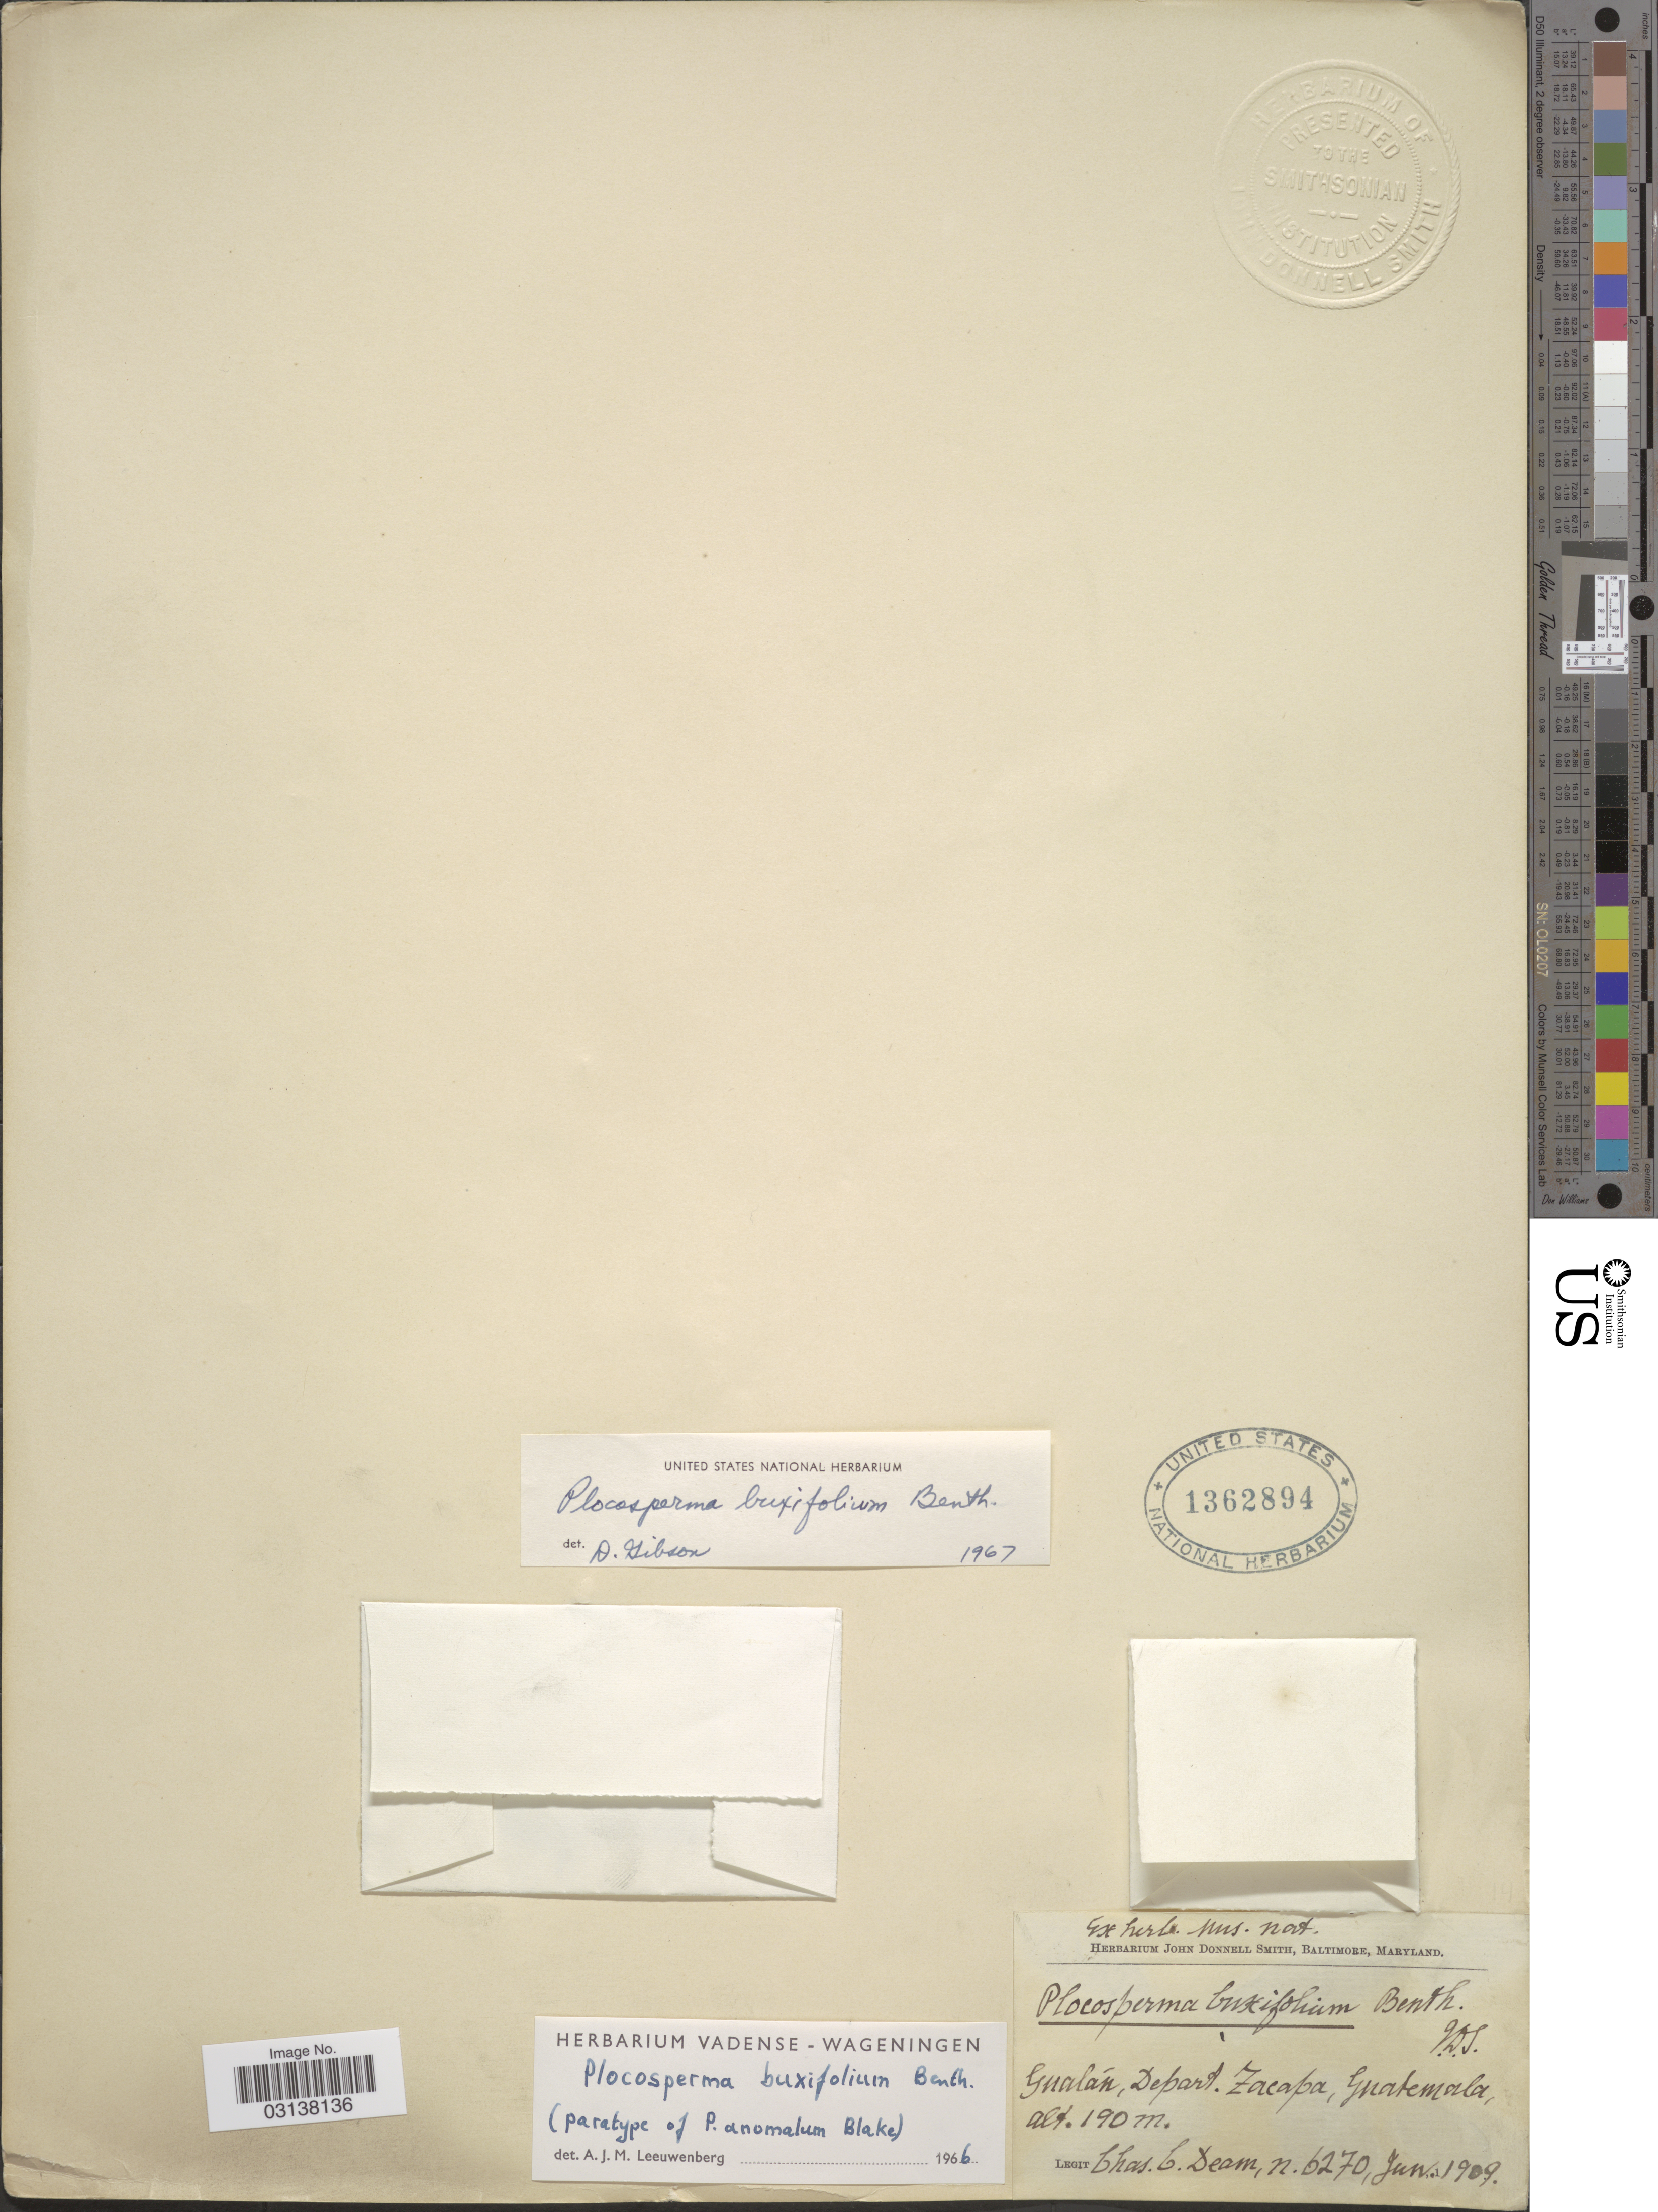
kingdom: Plantae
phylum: Tracheophyta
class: Magnoliopsida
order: Lamiales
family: Plocospermataceae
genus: Plocosperma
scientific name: Plocosperma buxifolium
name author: Benth. in Hook.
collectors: C. C. Deam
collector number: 6270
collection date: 1909-06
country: Guatemala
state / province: Zacapa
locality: Gualán, Depart. Zacapa.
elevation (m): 190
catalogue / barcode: US 1362894